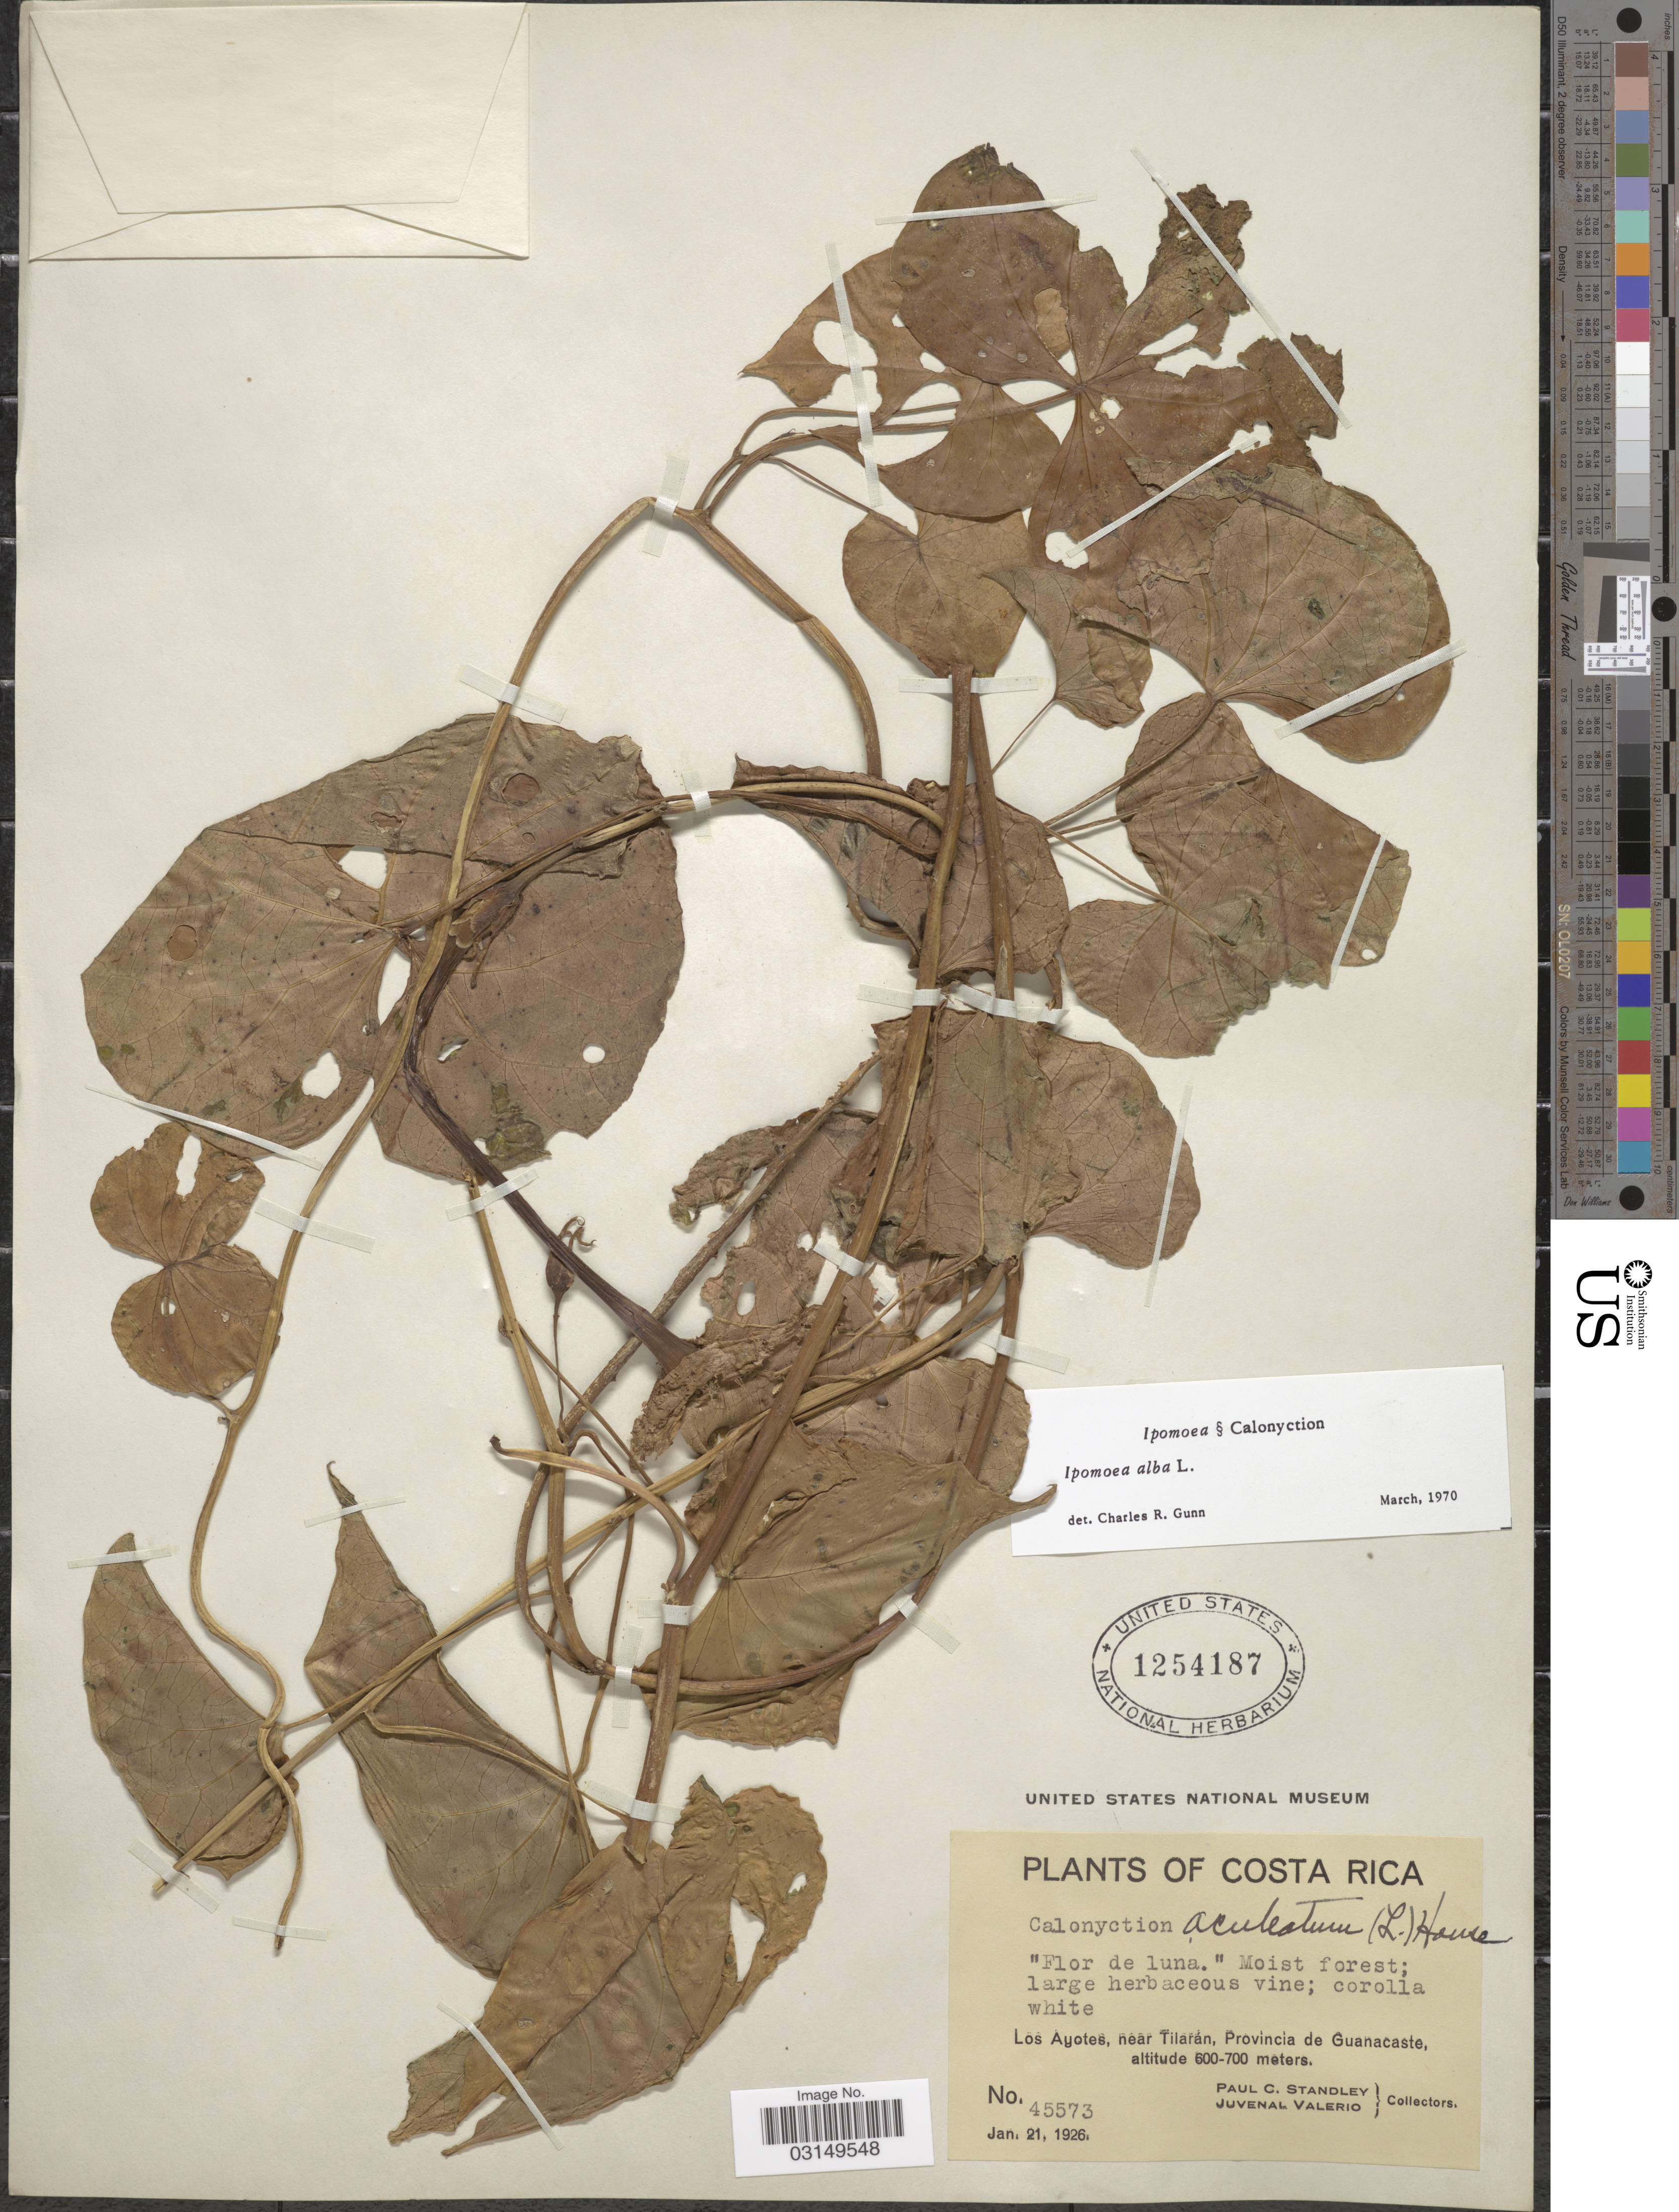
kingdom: Plantae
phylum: Tracheophyta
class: Magnoliopsida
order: Solanales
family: Convolvulaceae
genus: Ipomoea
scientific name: Ipomoea alba L.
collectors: P. C. Standley & J. Valerio R.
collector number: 45573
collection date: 1926-01-21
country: Costa Rica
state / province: Guanacaste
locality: Los Ayotes, near Tilarán.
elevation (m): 600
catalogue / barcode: US 1254187